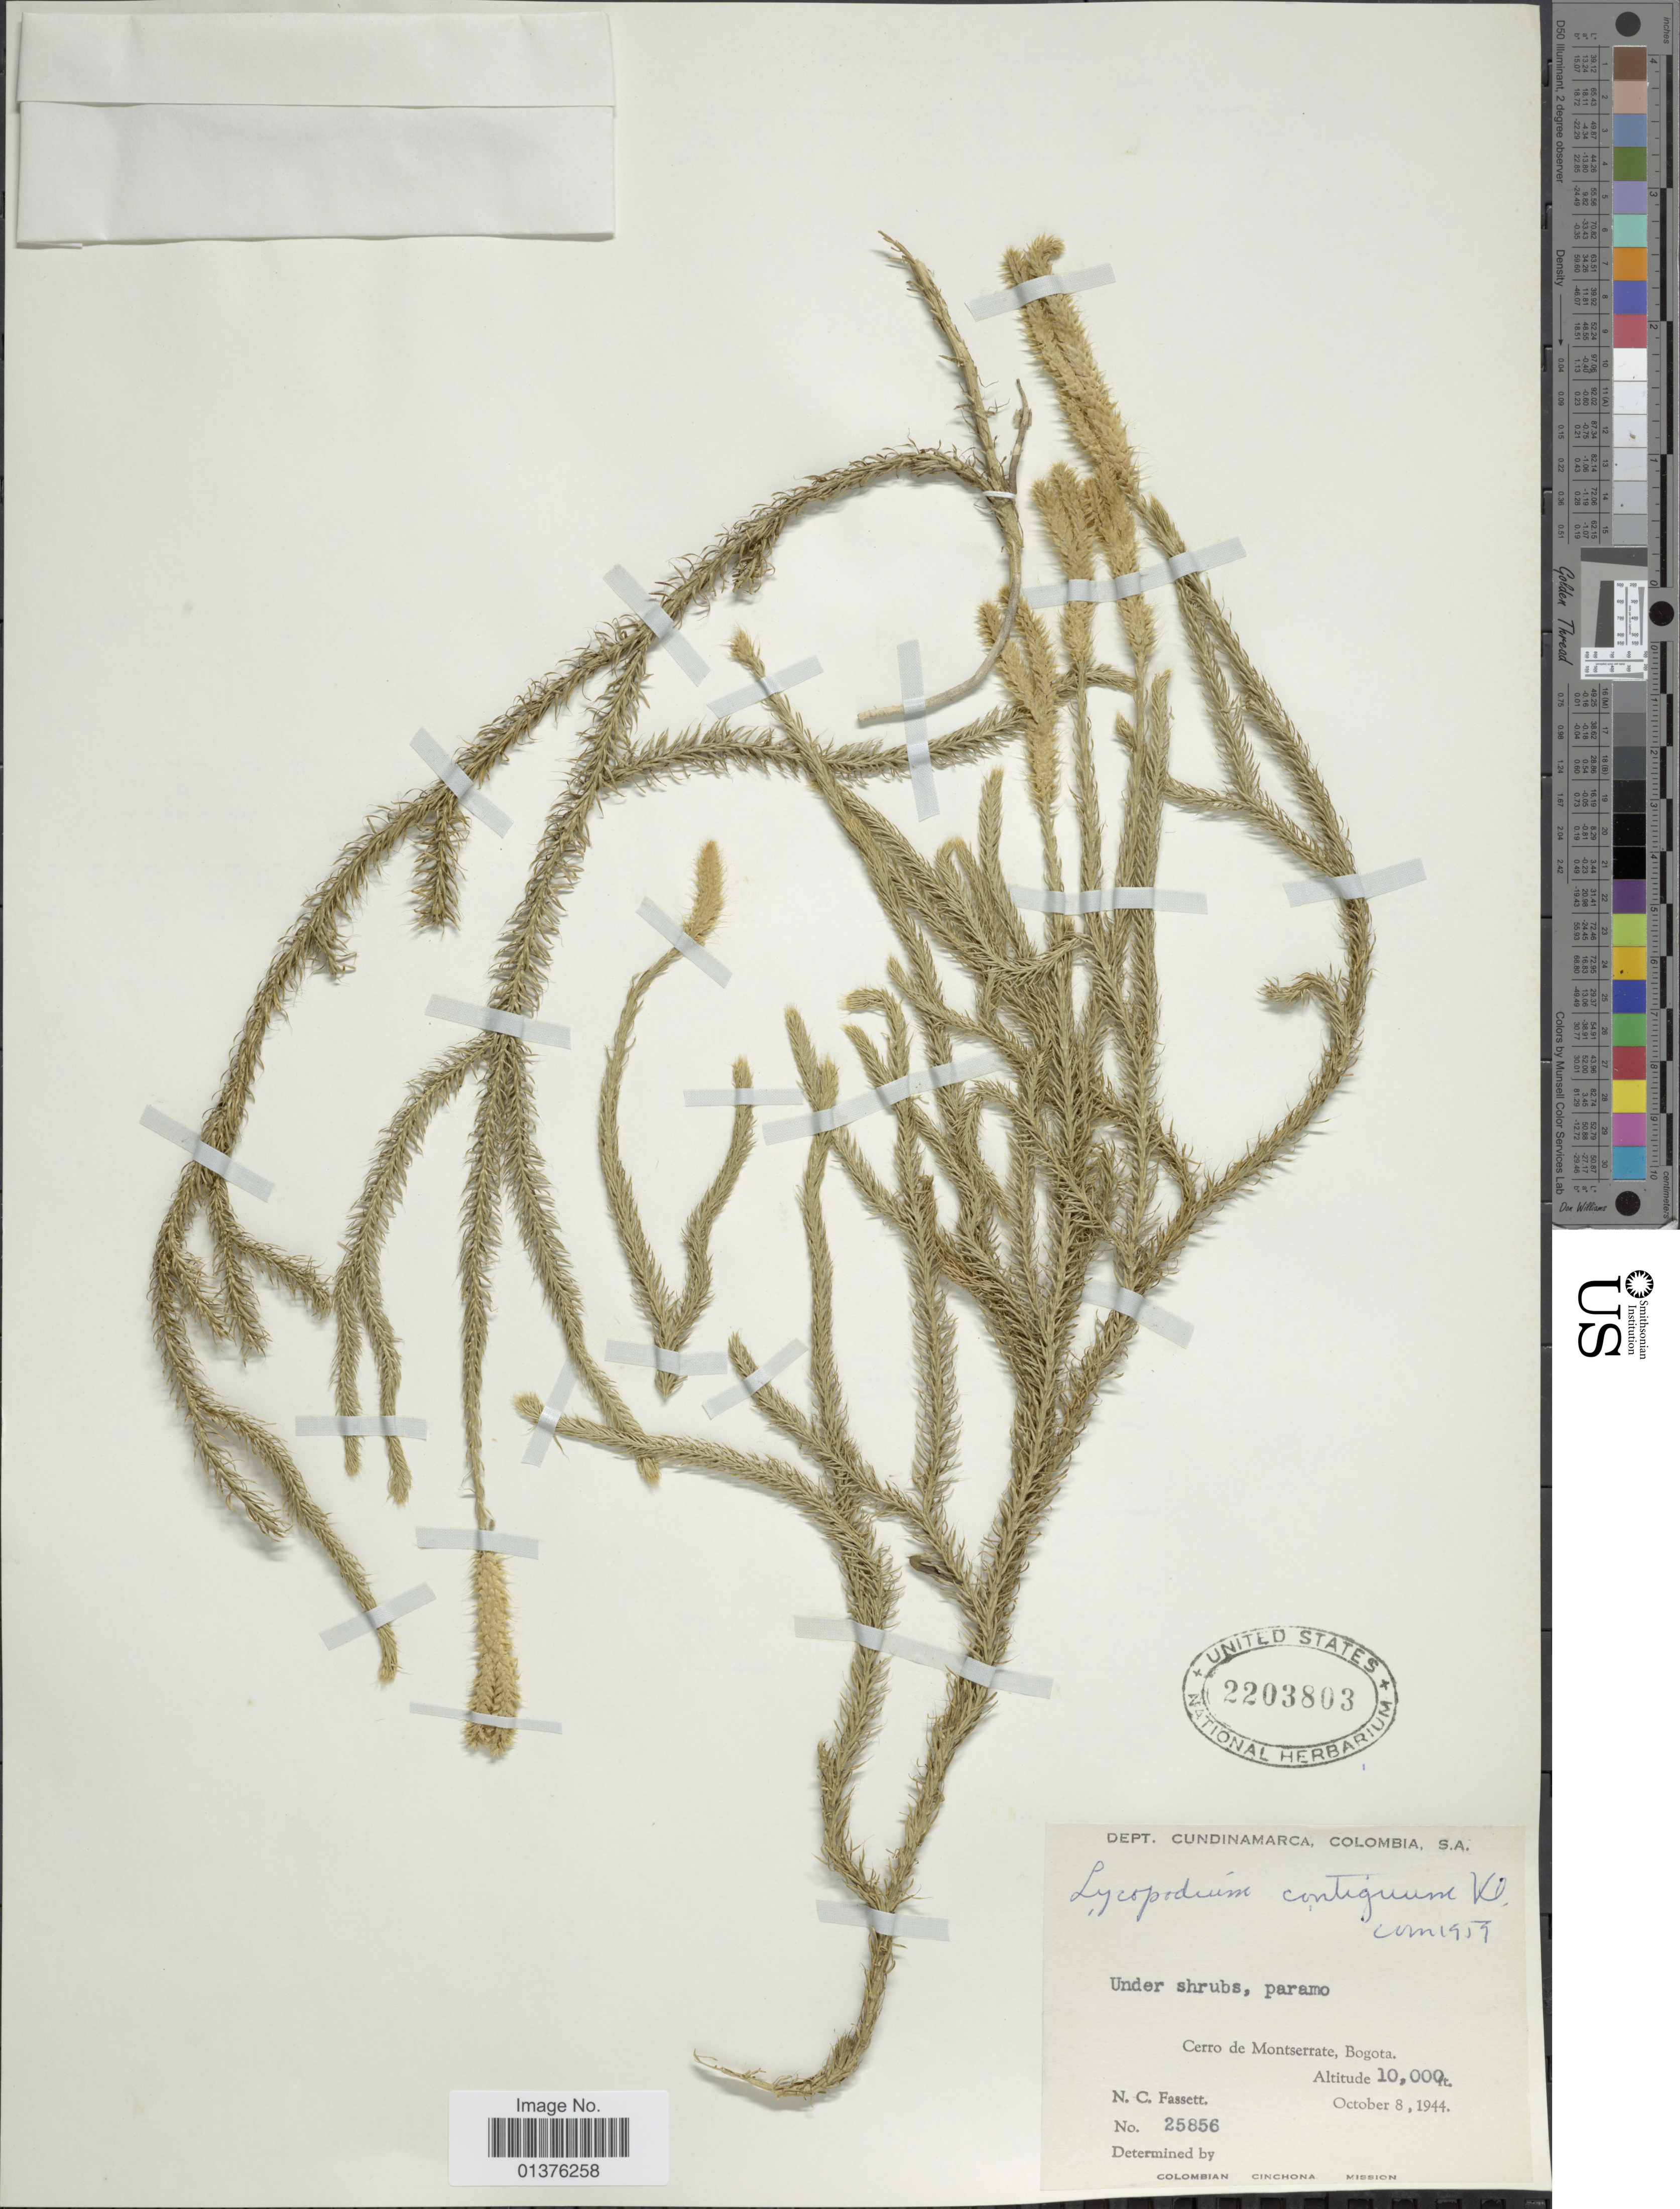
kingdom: Plantae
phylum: Tracheophyta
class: Lycopodiopsida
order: Lycopodiales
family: Lycopodiaceae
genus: Lycopodium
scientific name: Lycopodium clavatum subsp. contiguum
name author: (Klotzsch) B. Øllg.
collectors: N. C. Fassett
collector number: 25856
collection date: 1944-10-08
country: Colombia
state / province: Cundinamarca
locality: Cerro de Montserrate, Bogota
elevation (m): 3048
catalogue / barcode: US 2203803